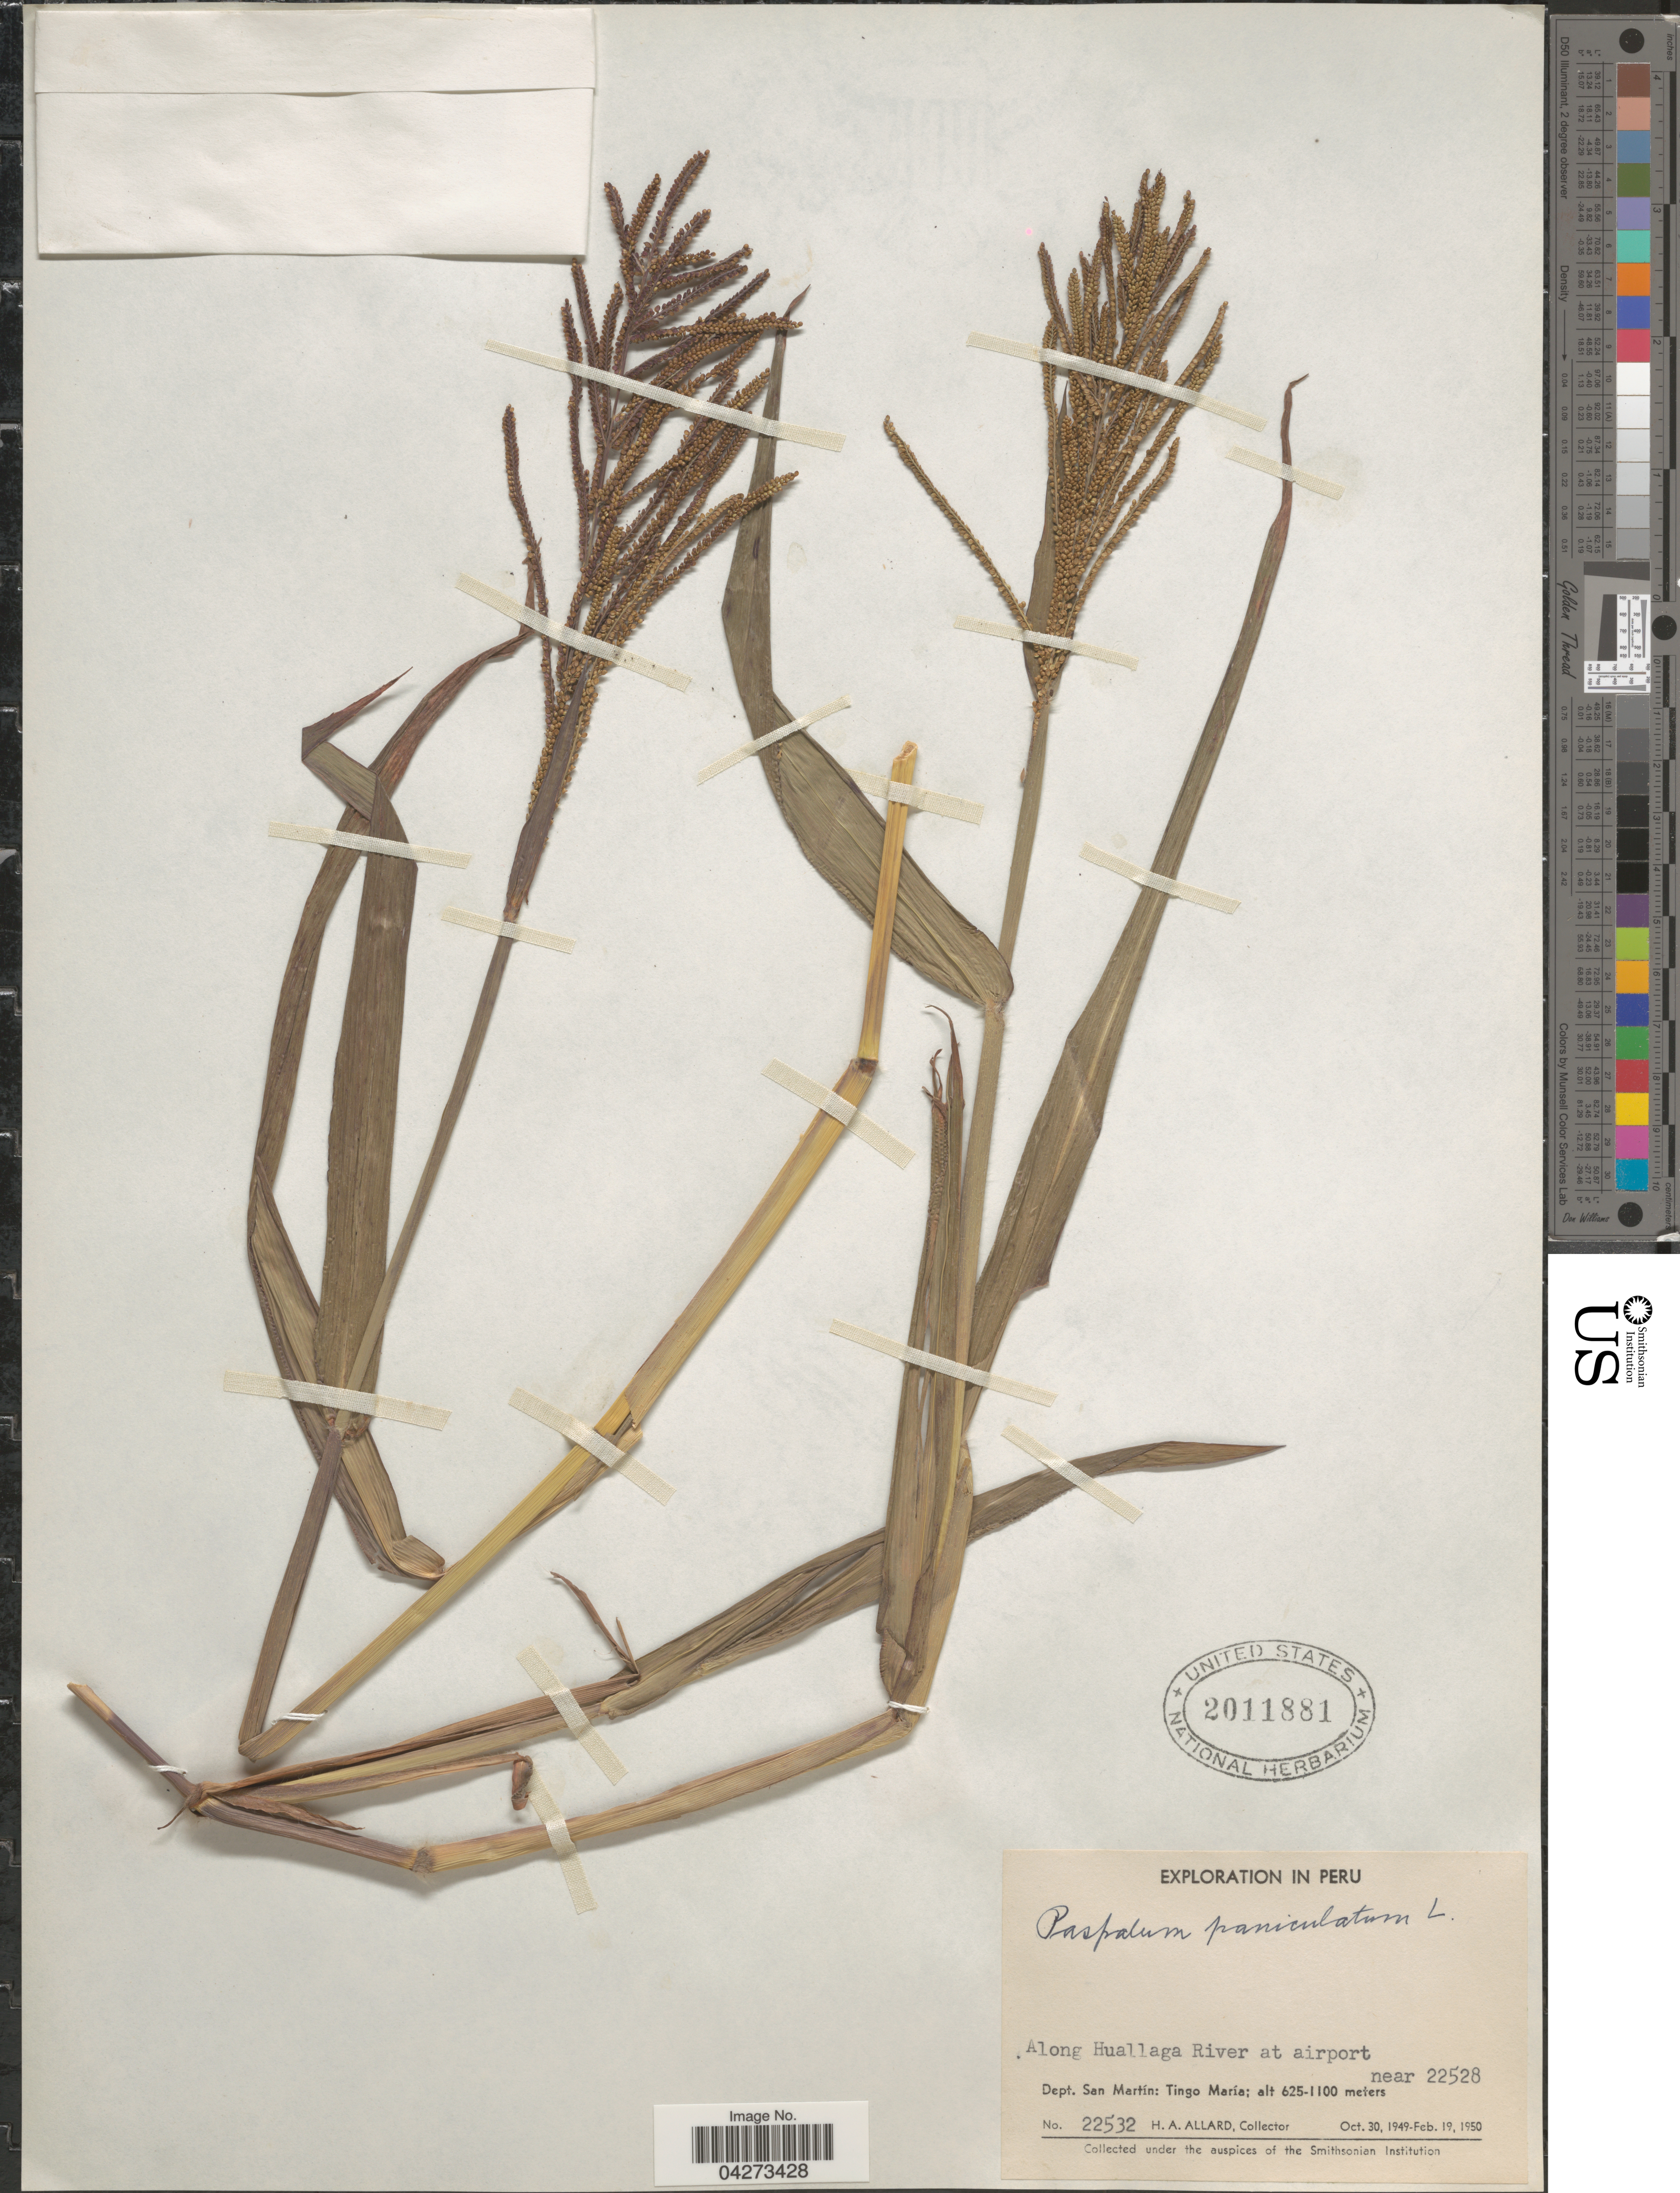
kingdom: Plantae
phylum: Tracheophyta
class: Liliopsida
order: Poales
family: Poaceae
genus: Paspalum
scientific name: Paspalum paniculatum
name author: L.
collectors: H. A. Allard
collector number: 22532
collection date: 1949-10-30/1950-02-19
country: Peru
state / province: San Martín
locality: Exploration in Peru. Along Huallaga River at airport near 22528. Dept. San Martin: Tingo María.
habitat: along river at airport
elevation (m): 625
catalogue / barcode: US 2011881